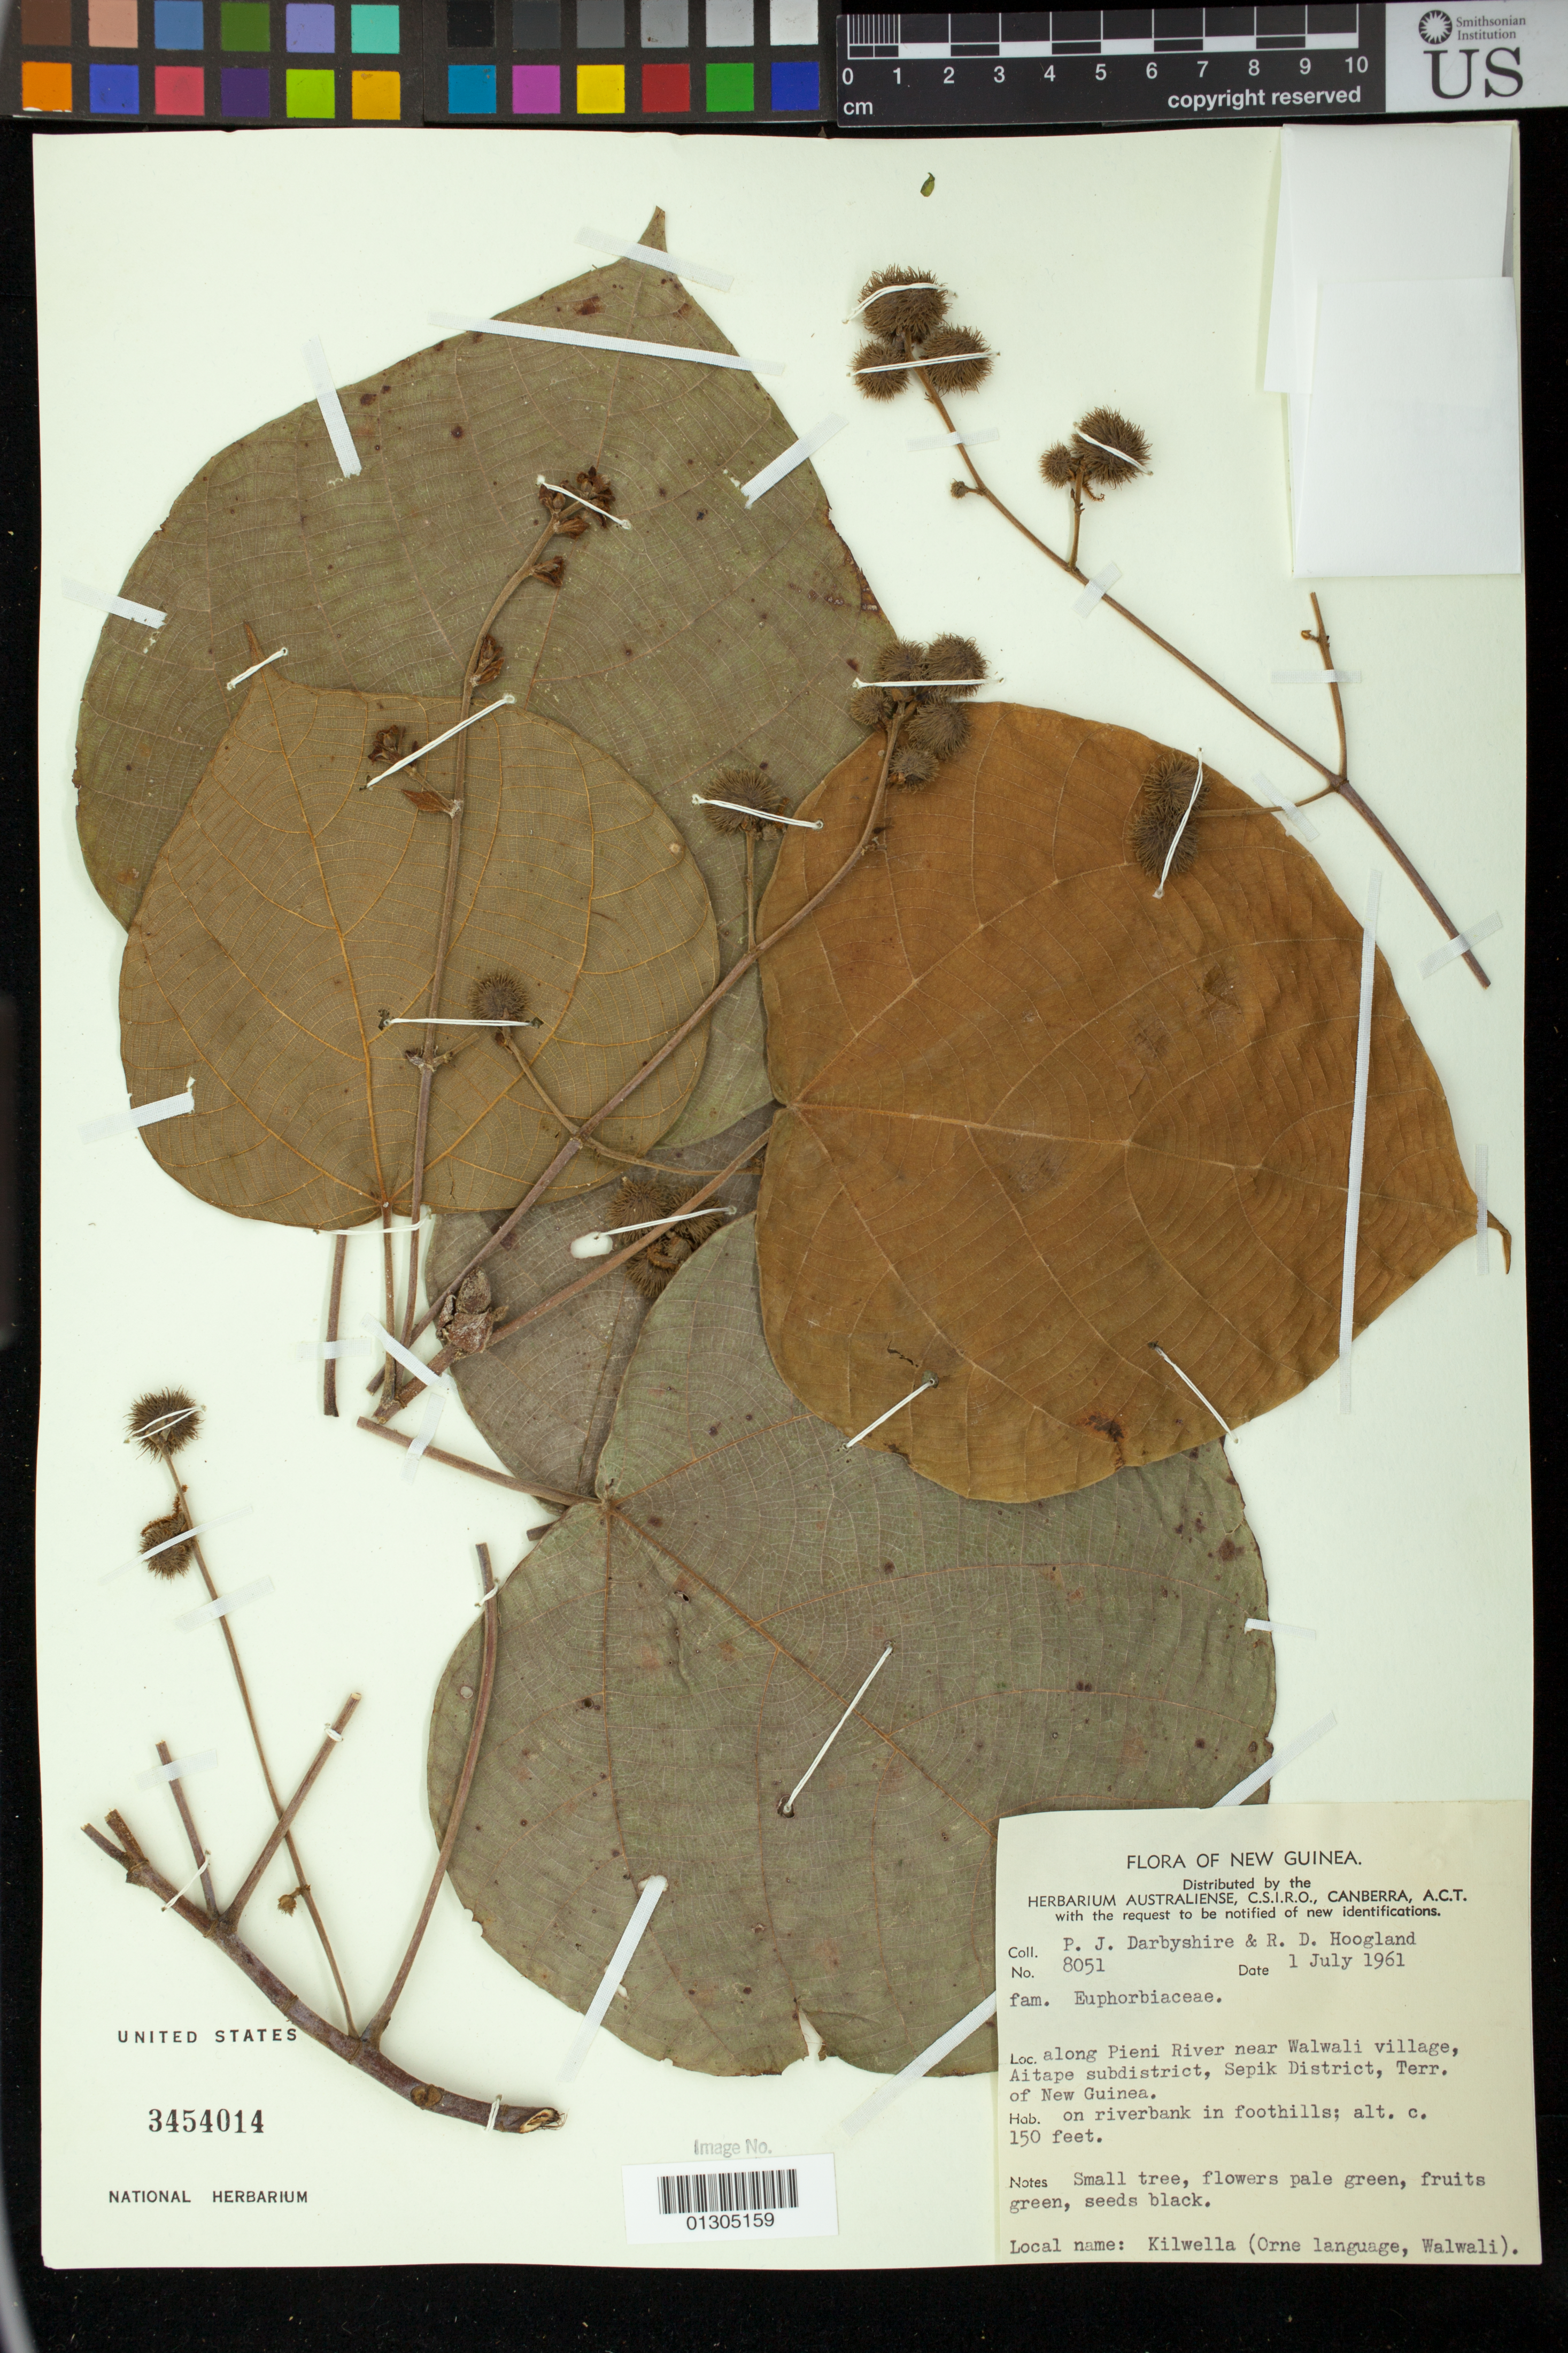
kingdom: Plantae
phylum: Tracheophyta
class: Magnoliopsida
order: Malpighiales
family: Euphorbiaceae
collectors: P. Darbyshire & R. D. Hoogland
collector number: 8051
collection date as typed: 01 Jul 1961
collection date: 1961-07-01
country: Papua New Guinea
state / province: Sandaun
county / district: Aitape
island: New Guinea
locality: along Pieni River near Walwali village, Aitape subdistrict, Sepik District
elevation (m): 46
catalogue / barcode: US 3454014